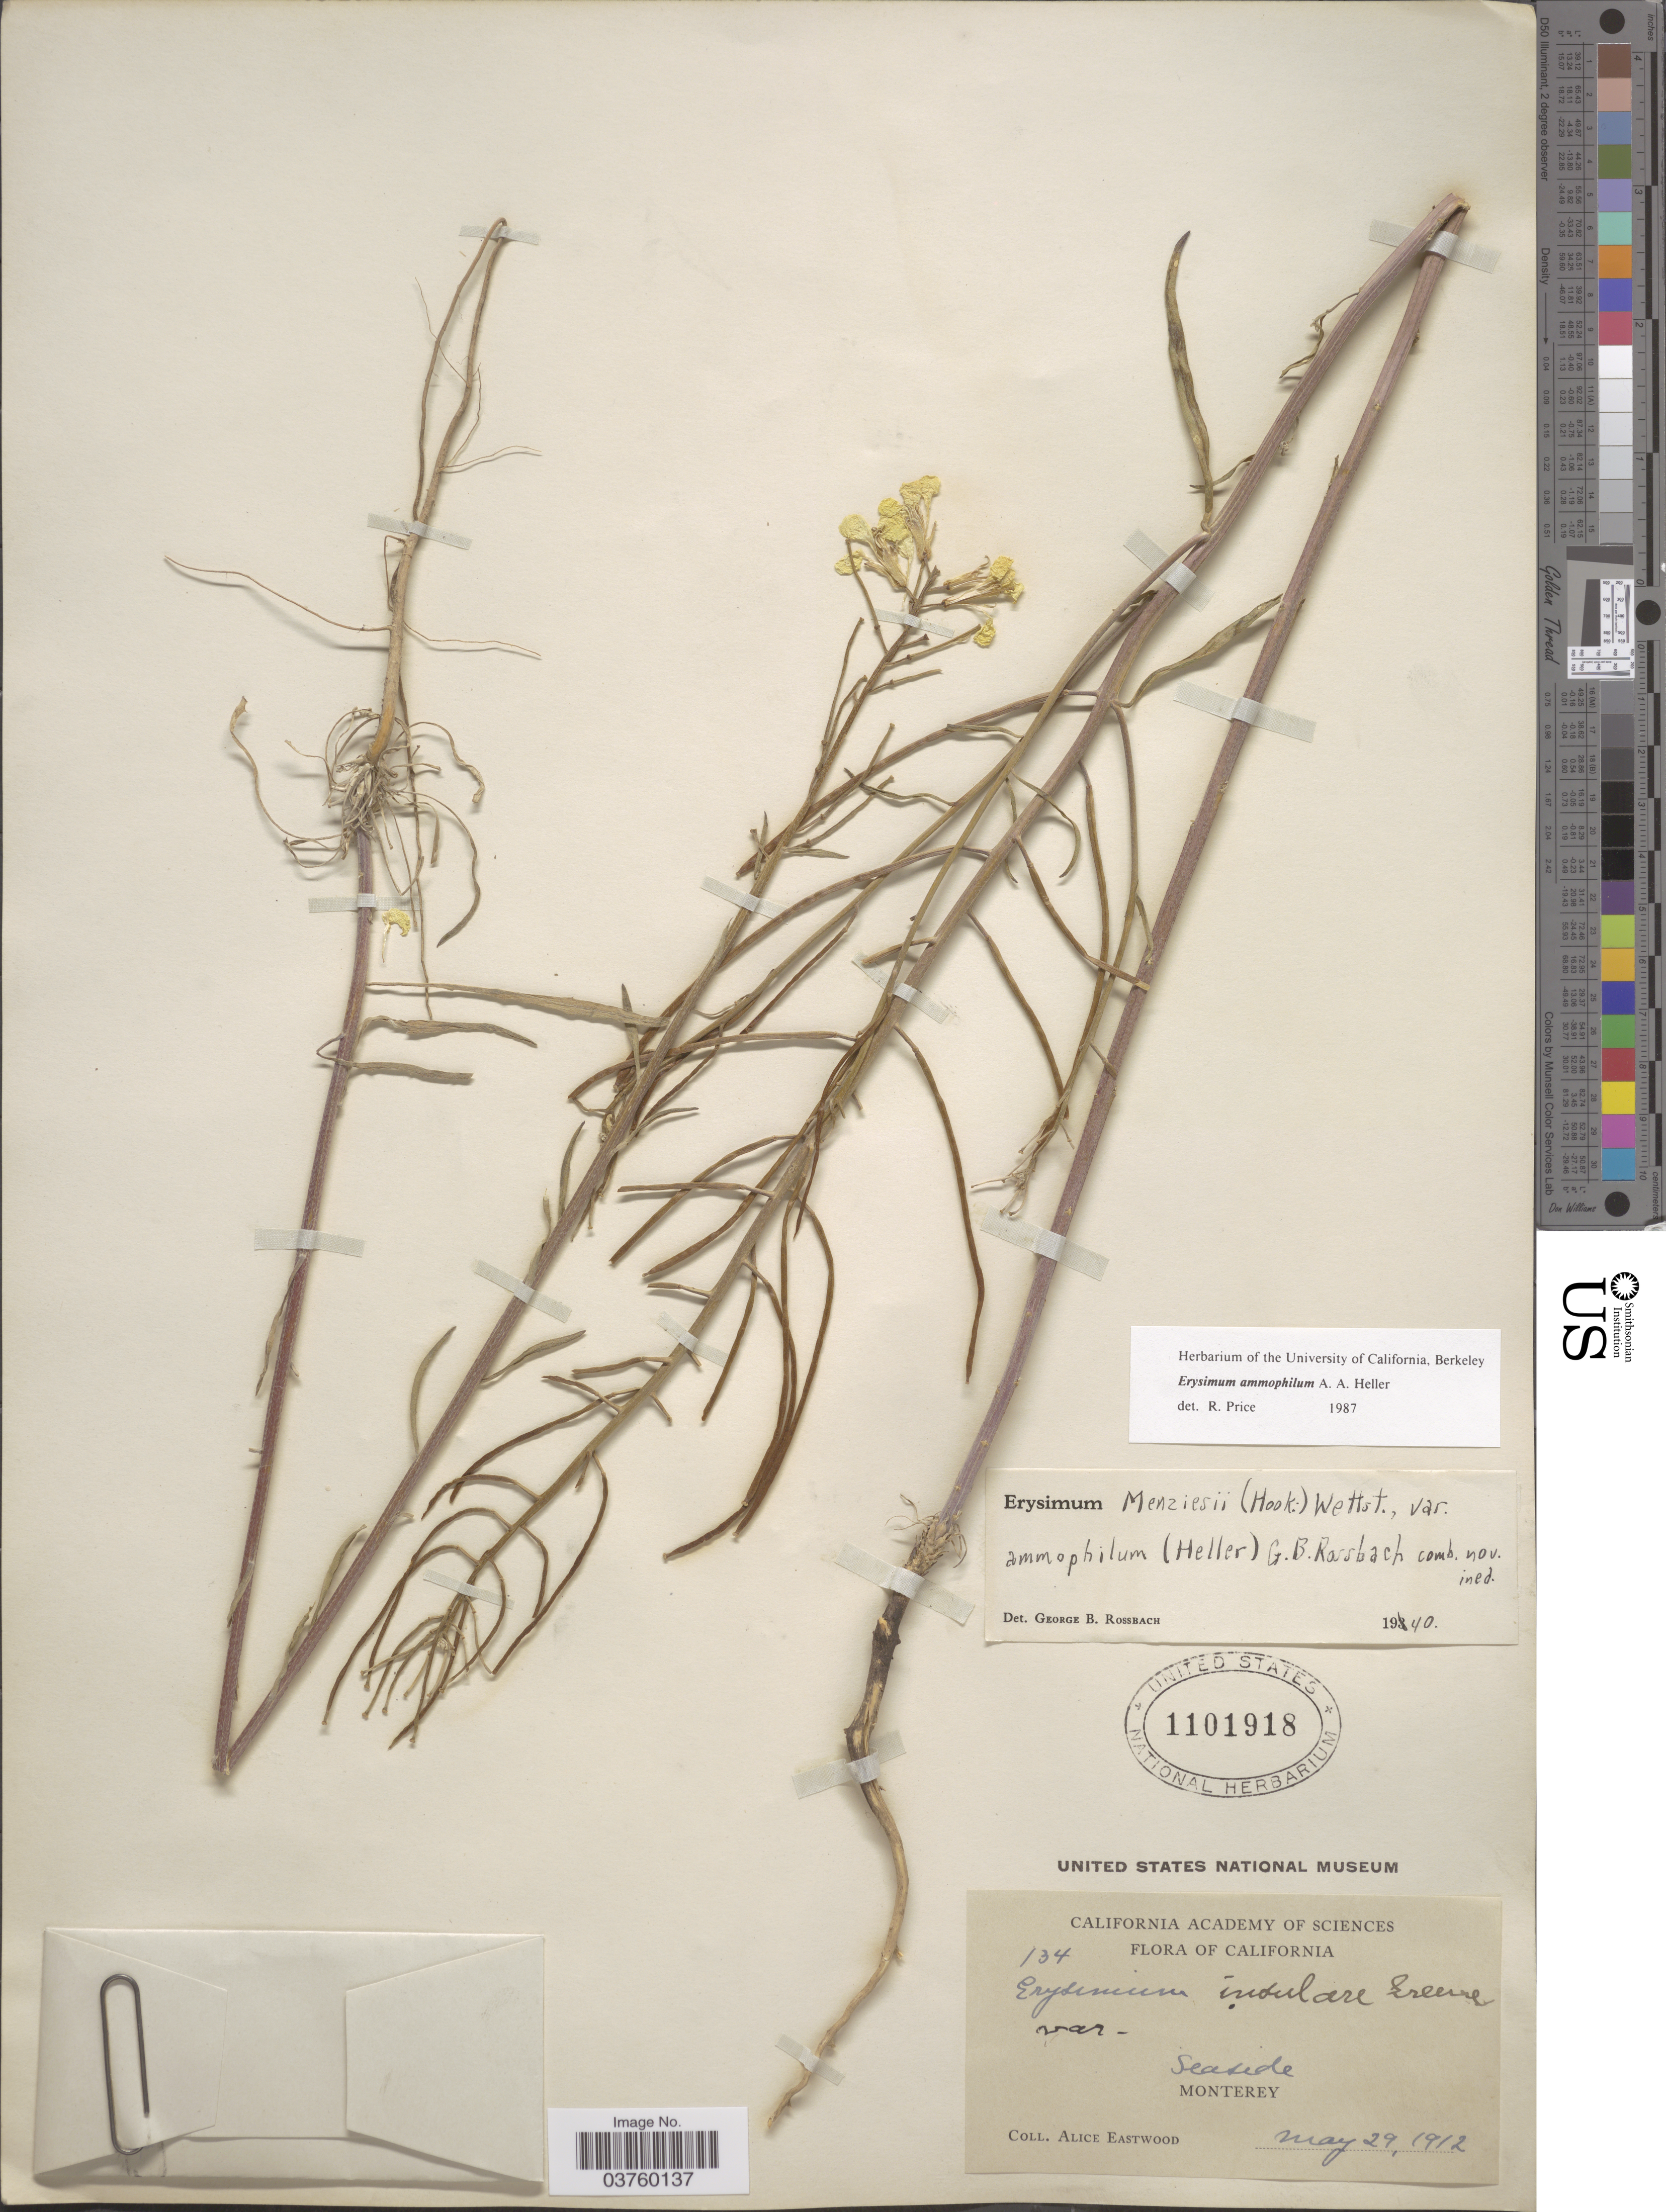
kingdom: Plantae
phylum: Tracheophyta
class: Magnoliopsida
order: Brassicales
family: Brassicaceae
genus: Erysimum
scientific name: Erysimum ammophilum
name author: A. Heller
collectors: A. Eastwood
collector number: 134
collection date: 1912-05-29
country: United States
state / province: California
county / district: Monterey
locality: Seaside. Monterey.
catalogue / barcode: US 1101918